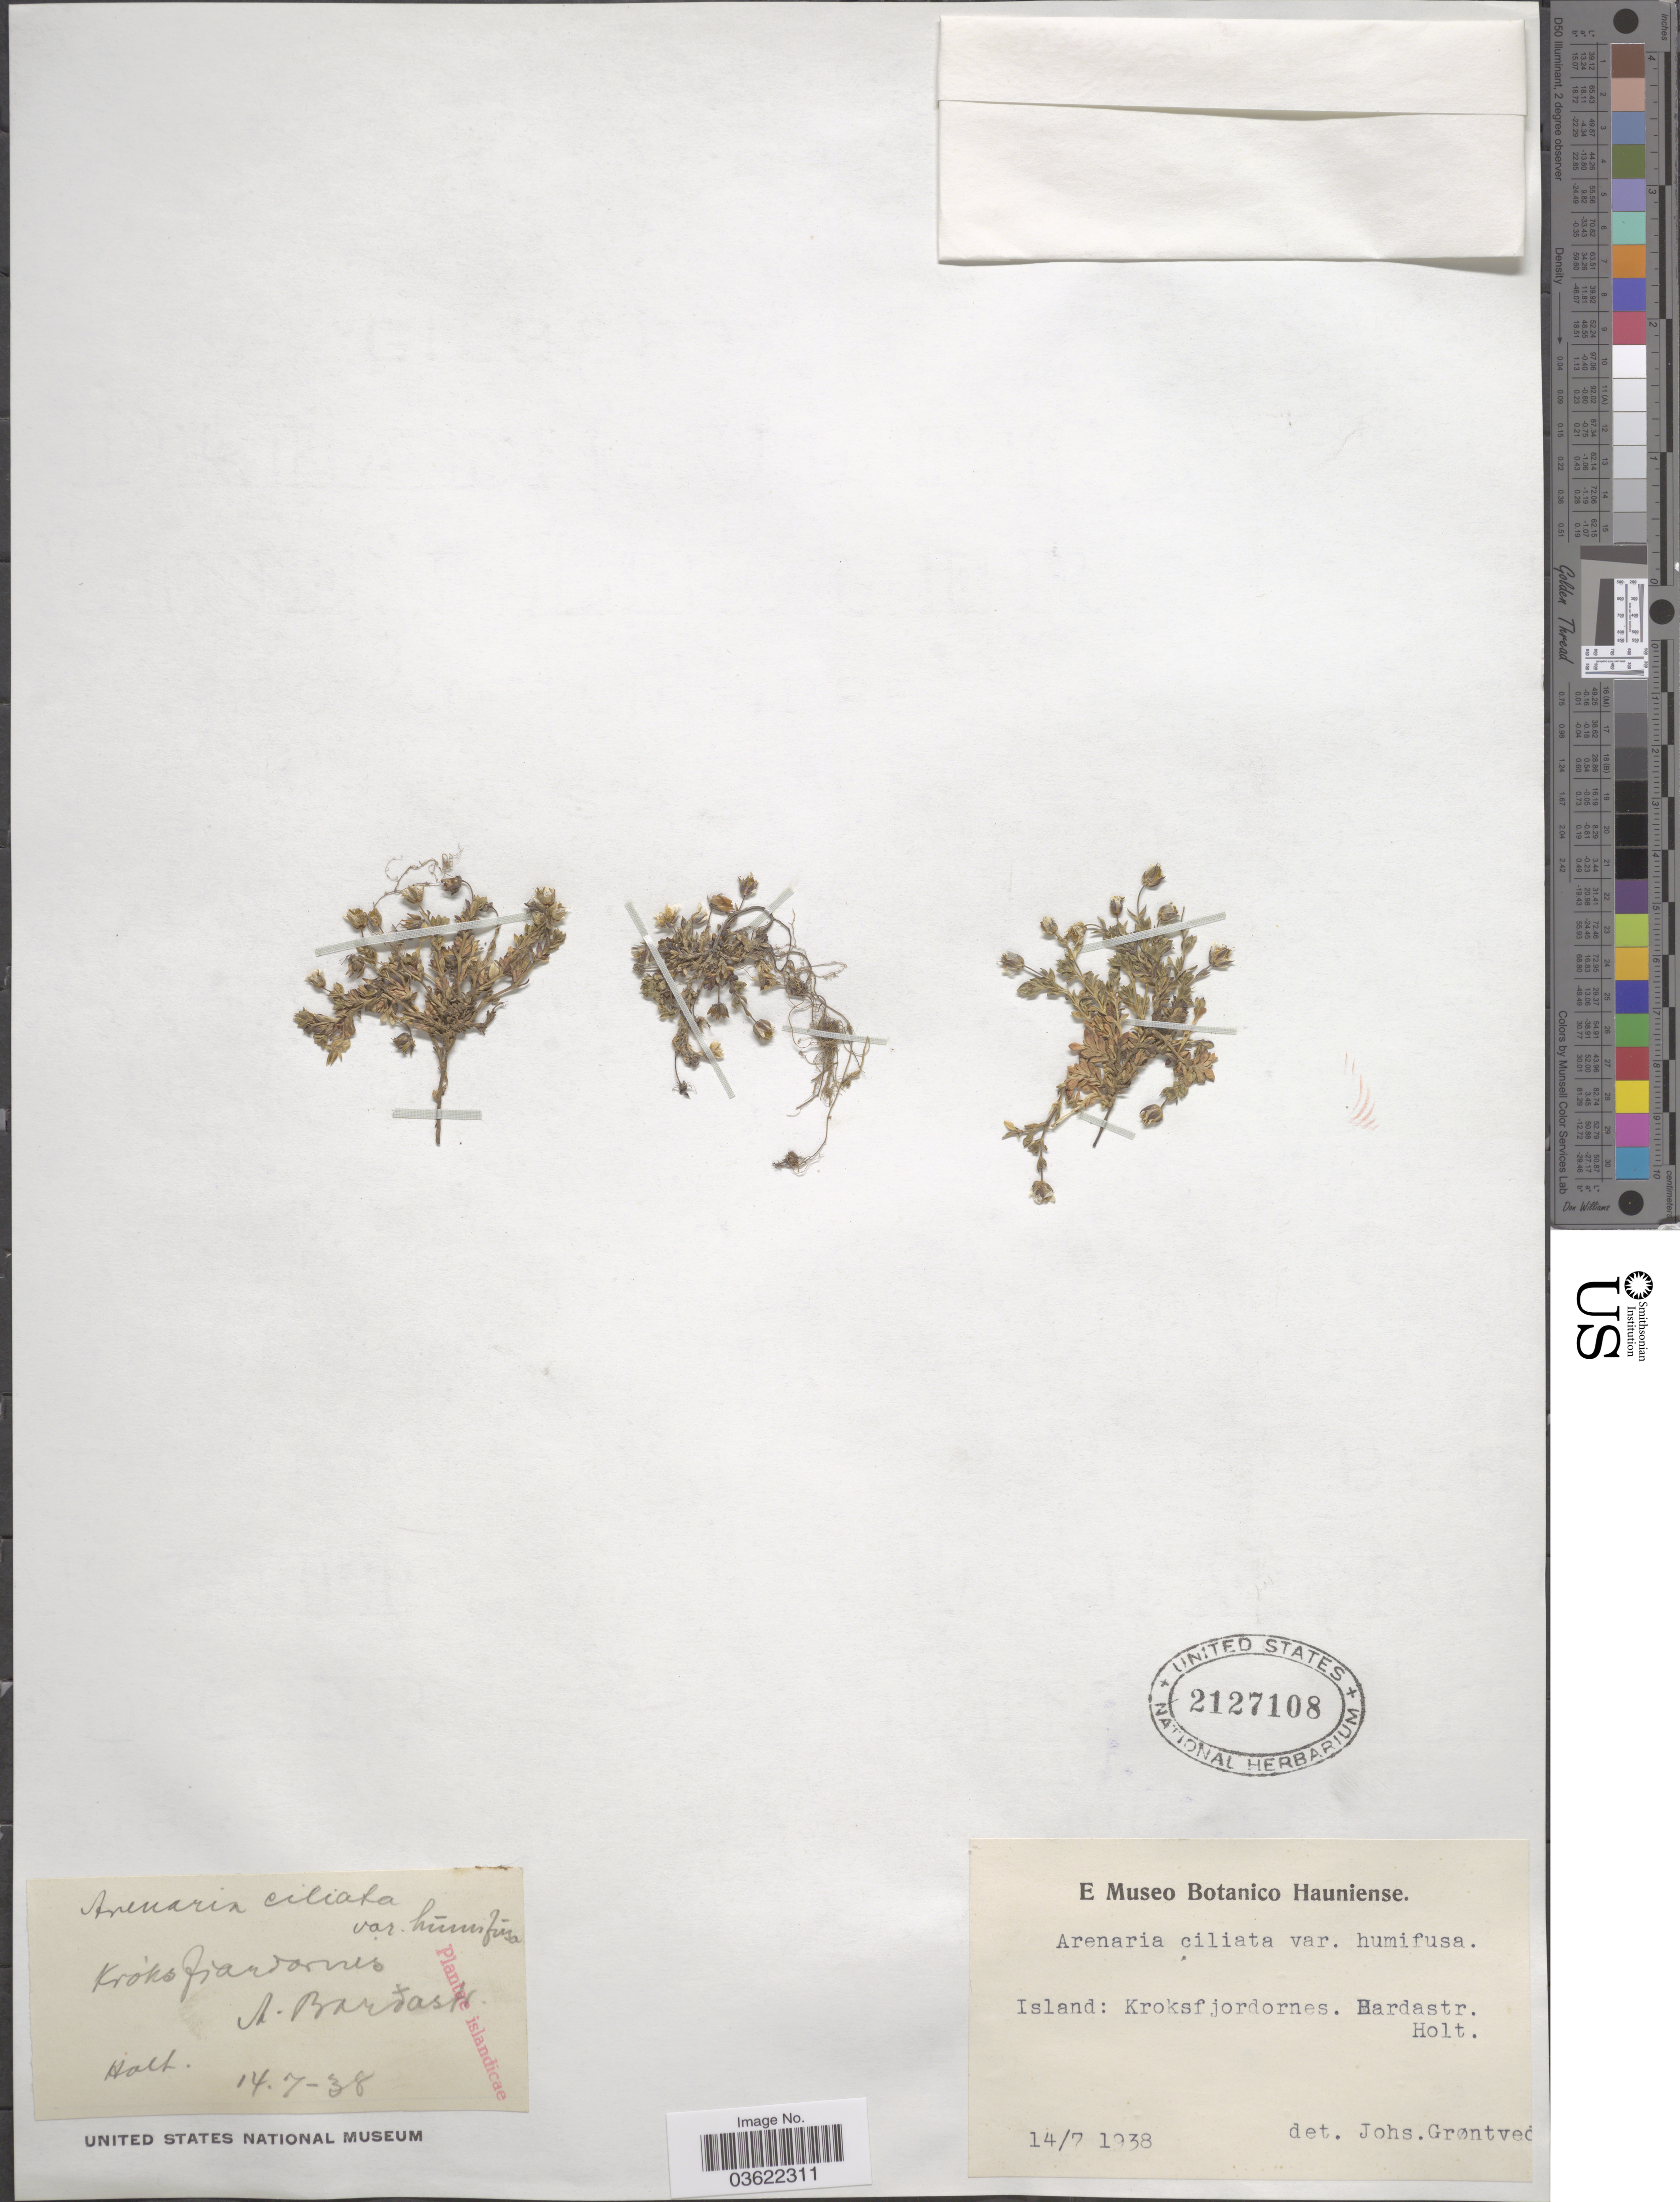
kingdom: Plantae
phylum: Tracheophyta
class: Magnoliopsida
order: Caryophyllales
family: Caryophyllaceae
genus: Arenaria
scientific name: Arenaria ciliata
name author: L.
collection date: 1938-07-14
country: Iceland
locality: Island: Kroksfjordornes. Hardastr. Holt.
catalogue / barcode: US 2127108